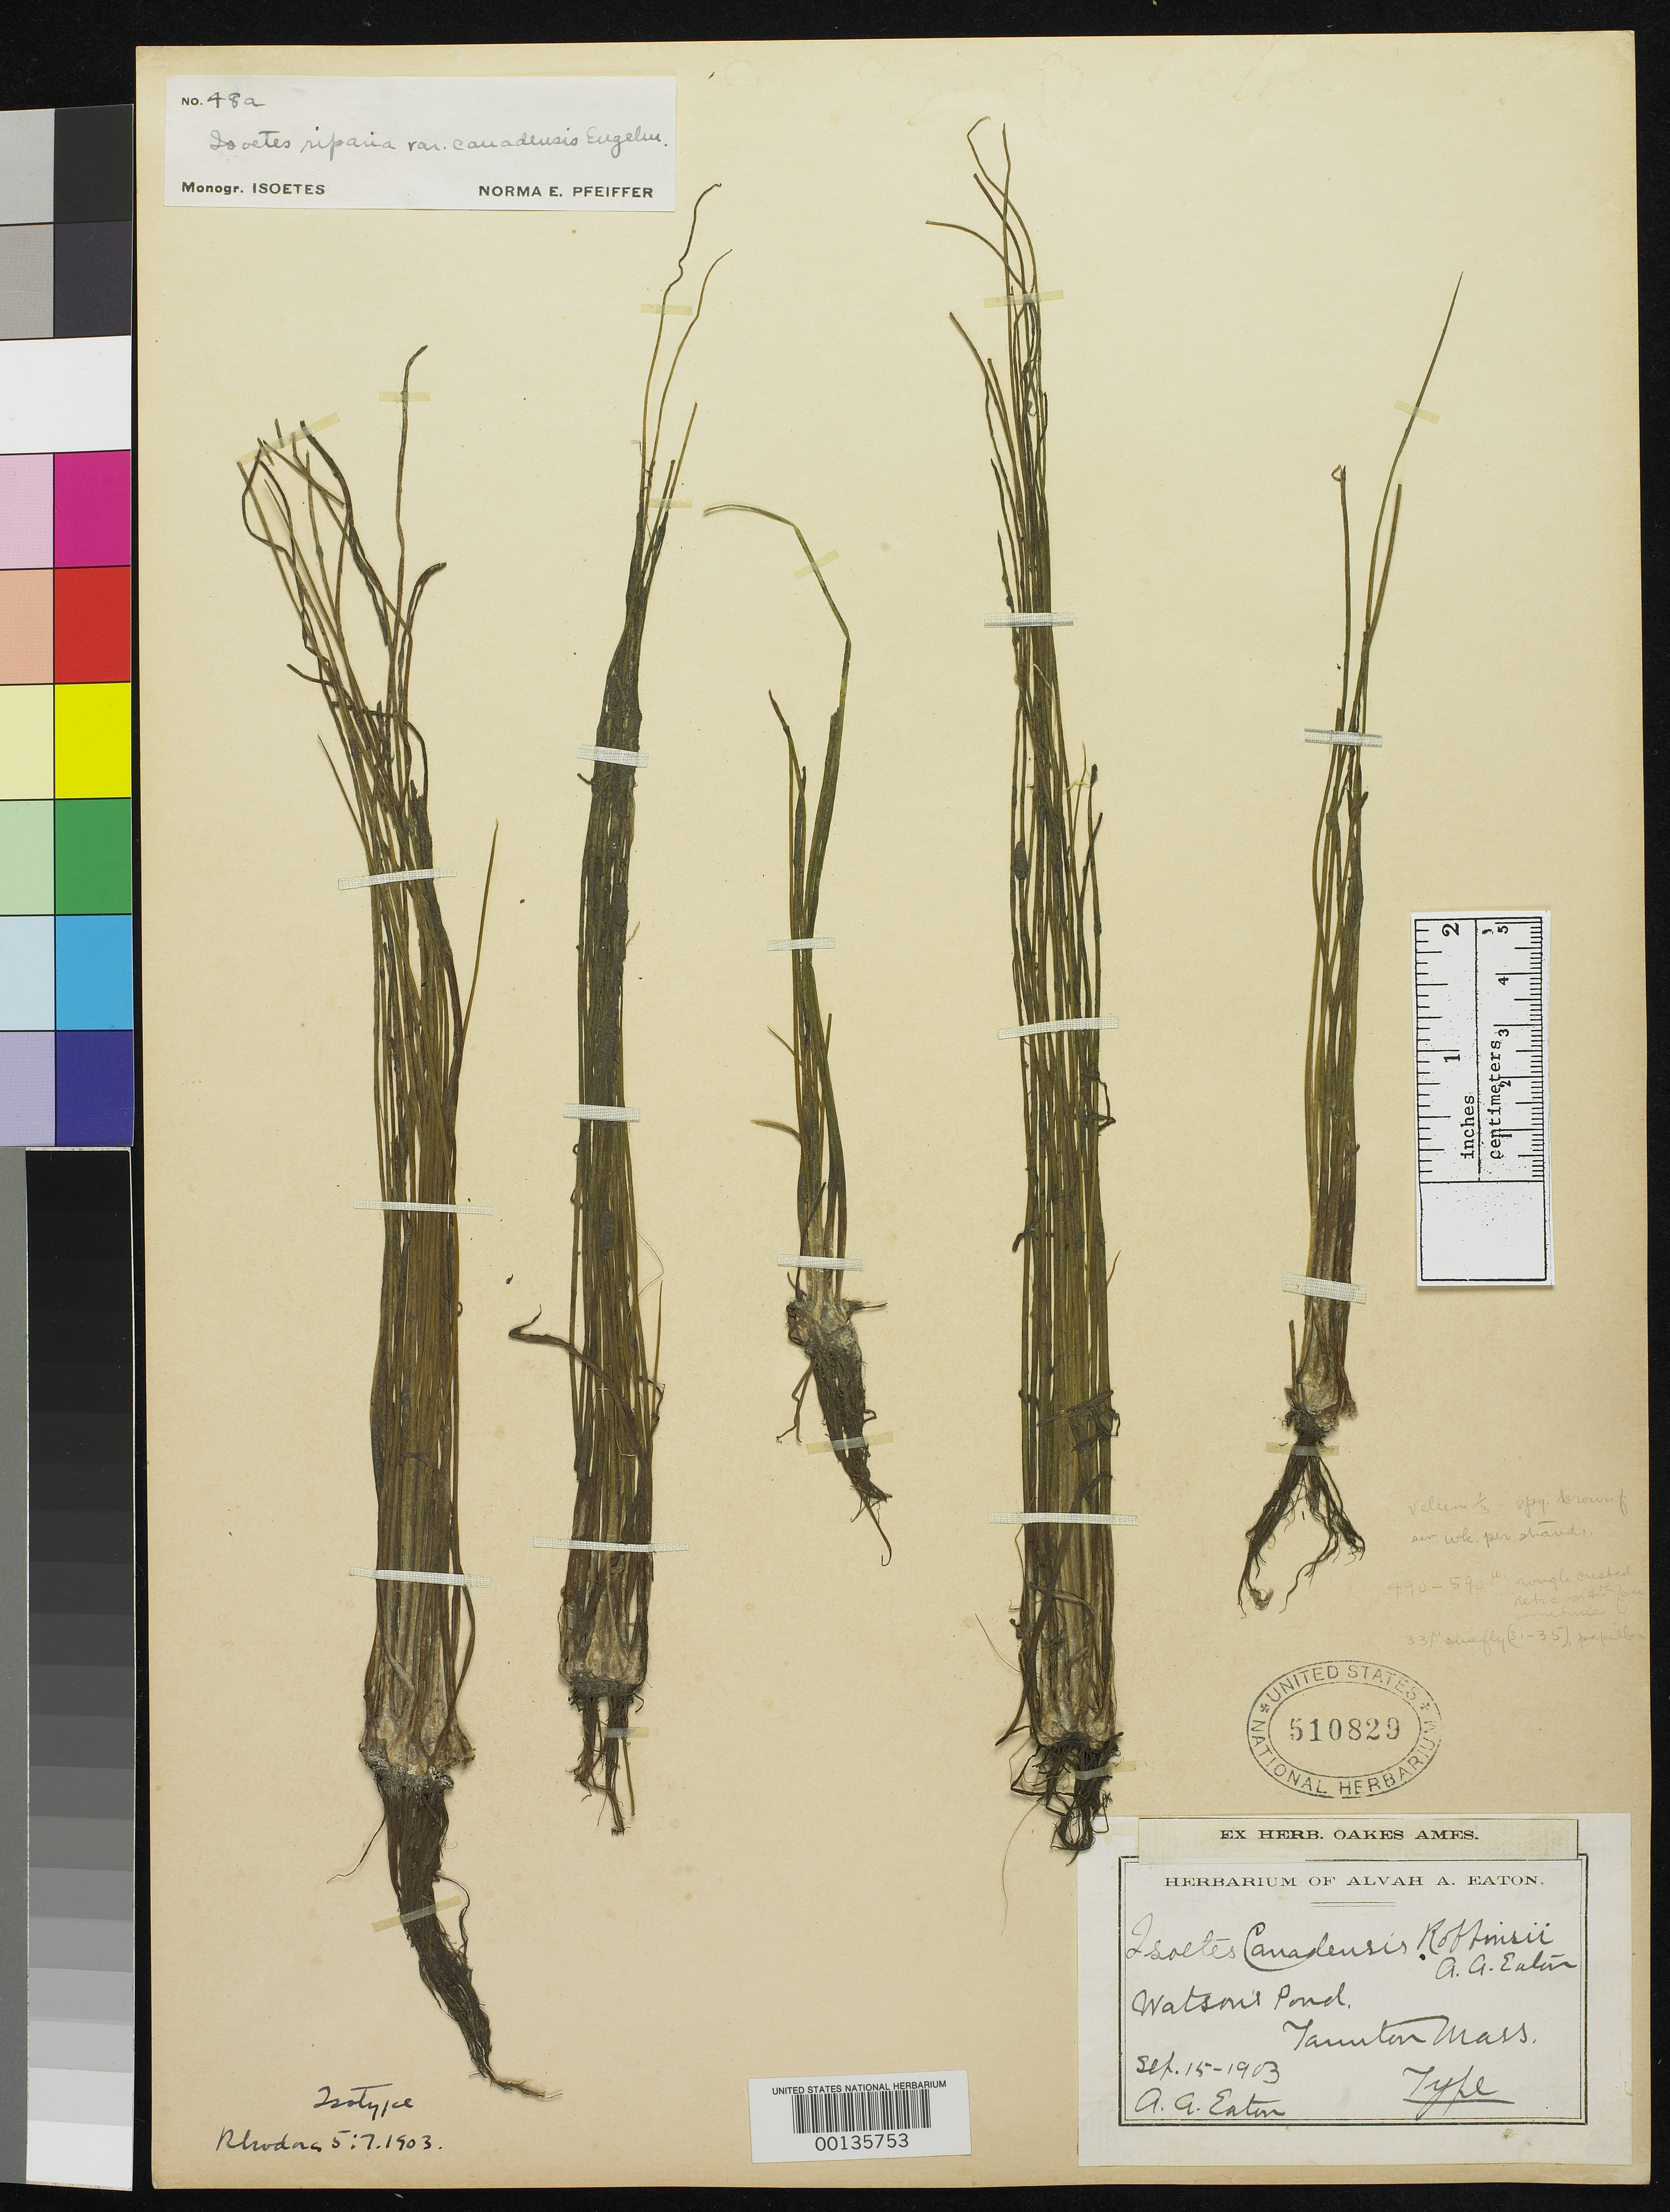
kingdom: Plantae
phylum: Tracheophyta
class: Lycopodiopsida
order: Isoetales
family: Isoetaceae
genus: Isoetes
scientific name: Isoetes canadensis var. robbinsii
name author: A.A. Eaton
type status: Type Collection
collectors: A. A. Eaton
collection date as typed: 15 Sep 1903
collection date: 1903-09-15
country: United States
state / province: Massachusetts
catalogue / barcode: US 510829